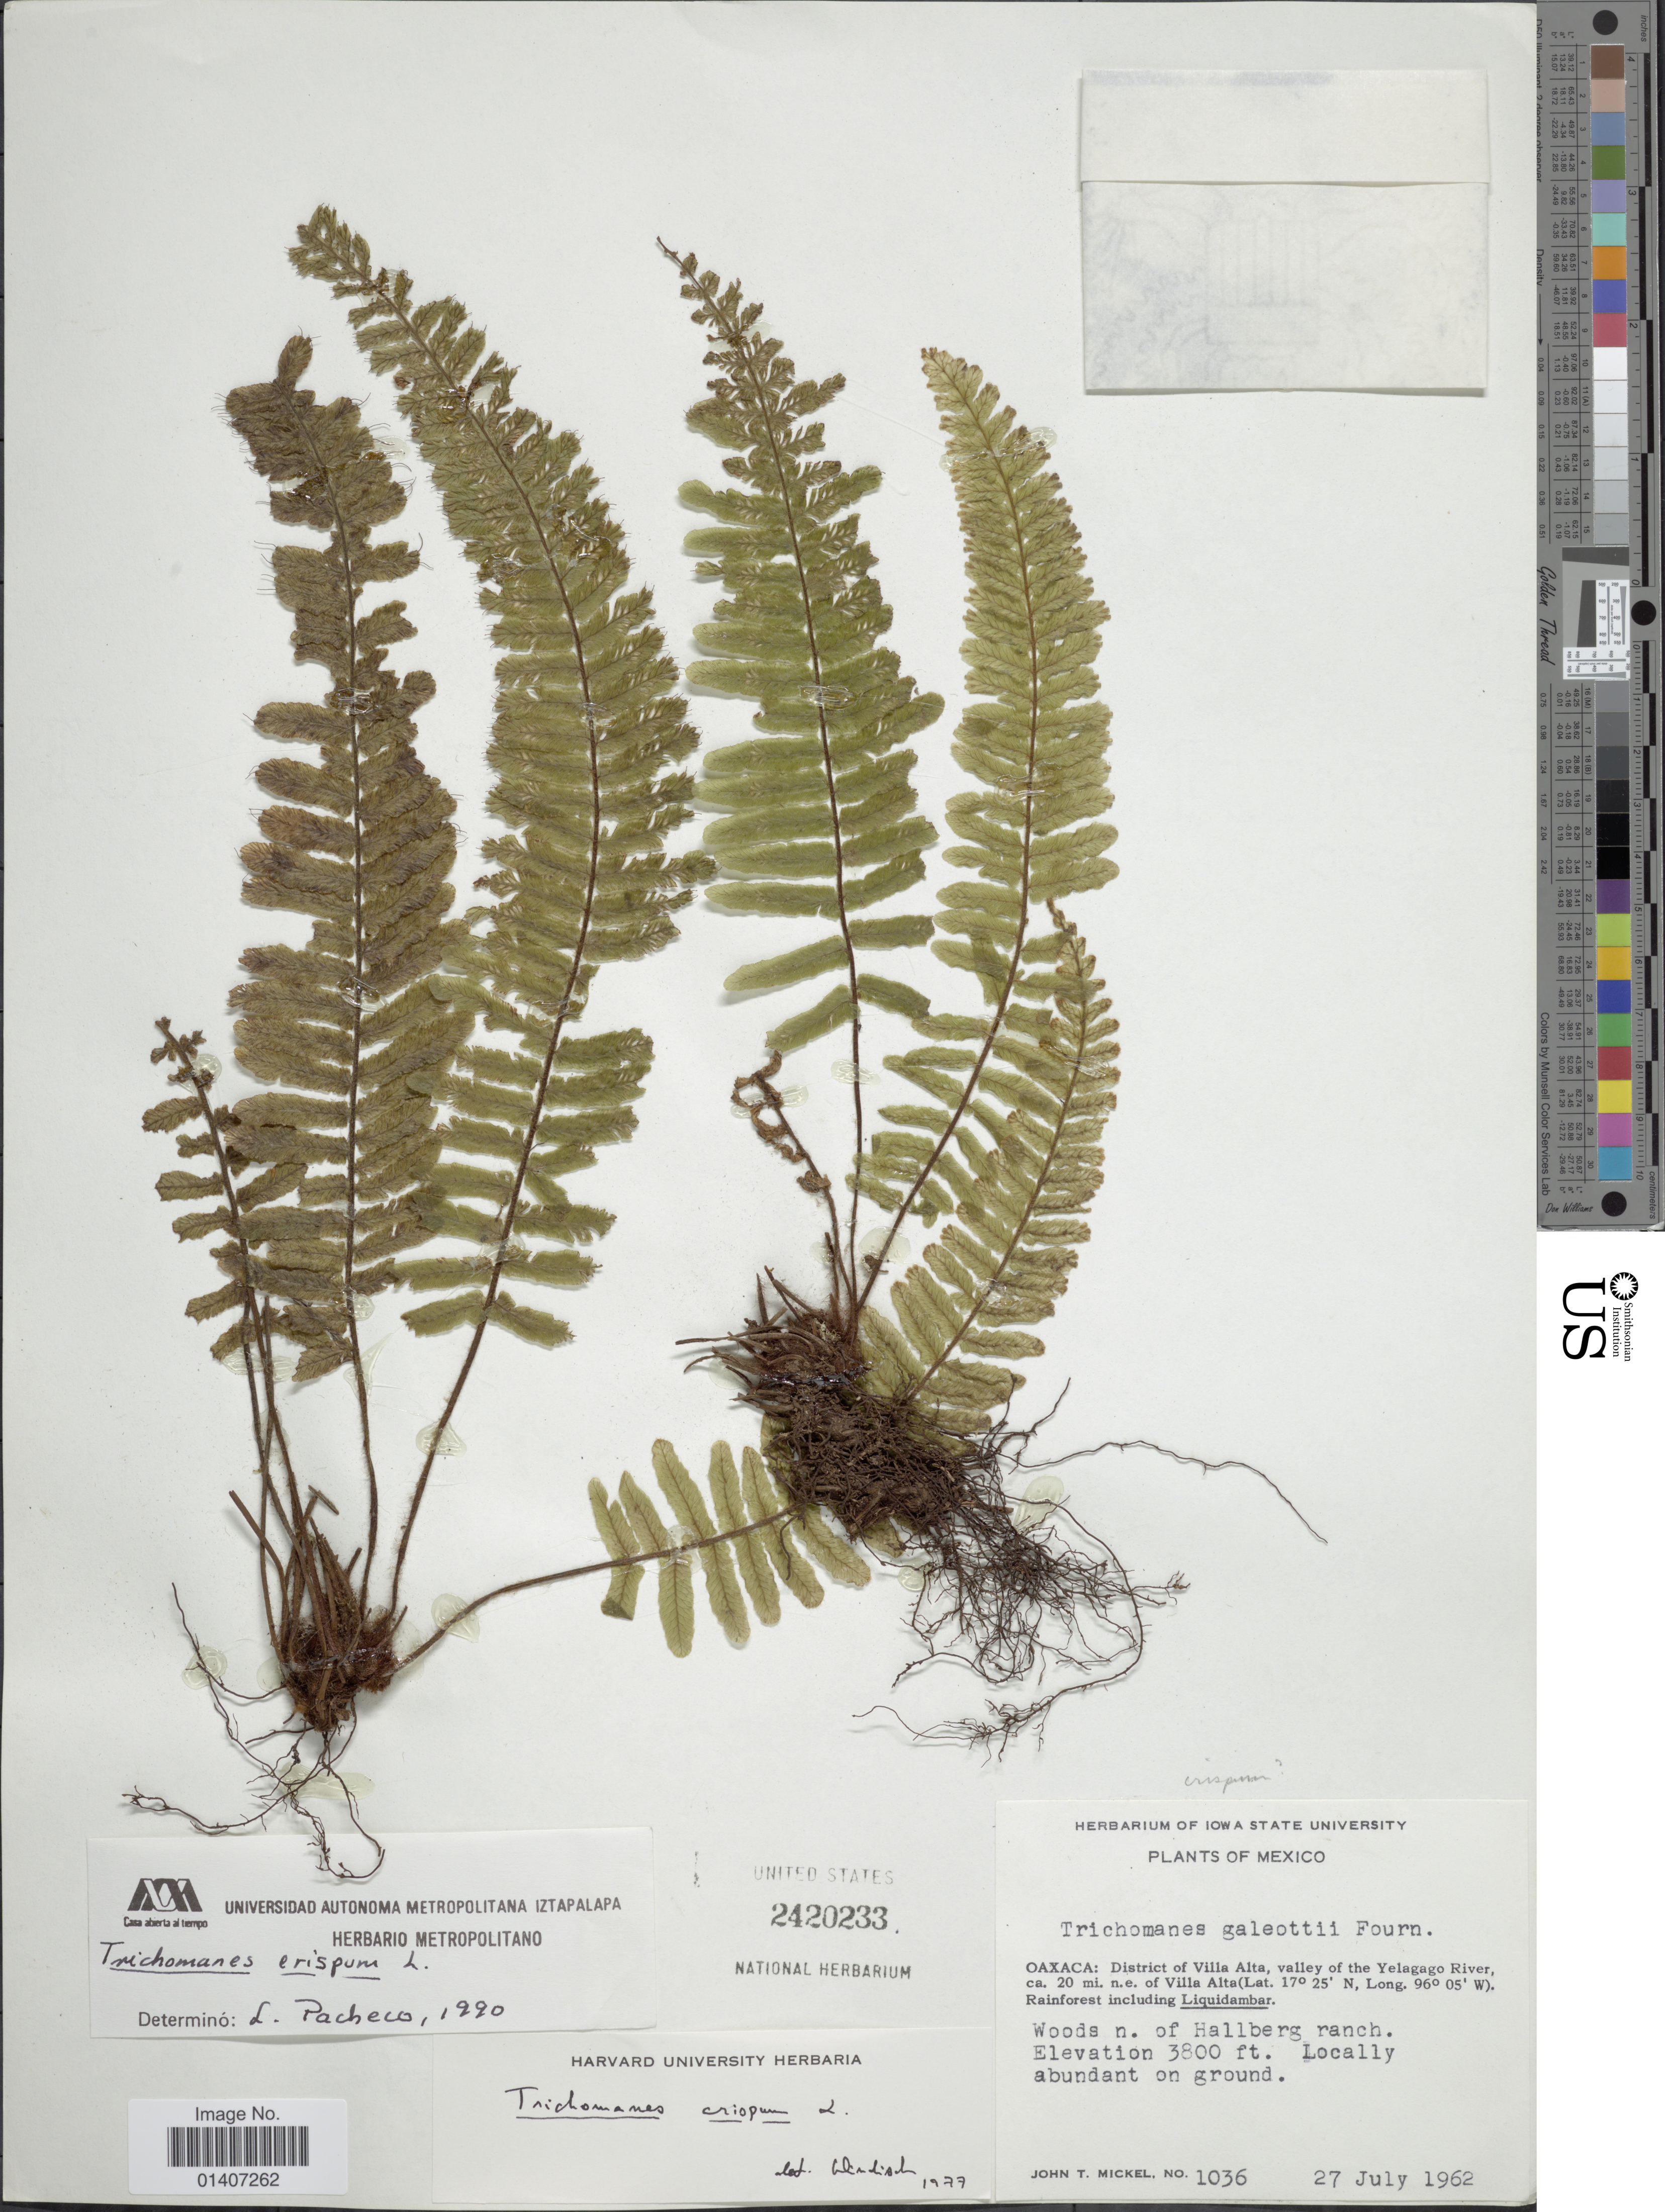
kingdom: Plantae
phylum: Tracheophyta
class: Polypodiopsida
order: Hymenophyllales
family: Hymenophyllaceae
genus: Trichomanes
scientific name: Trichomanes crispum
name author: L.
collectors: J. T. Mickel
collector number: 1036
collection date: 1962-07-27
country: Mexico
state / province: Oaxaca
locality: District of Villa Alta, valley of the Yelagago River, ca. 20mi. n.e. of Villa Alta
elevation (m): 1158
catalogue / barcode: US 2420233